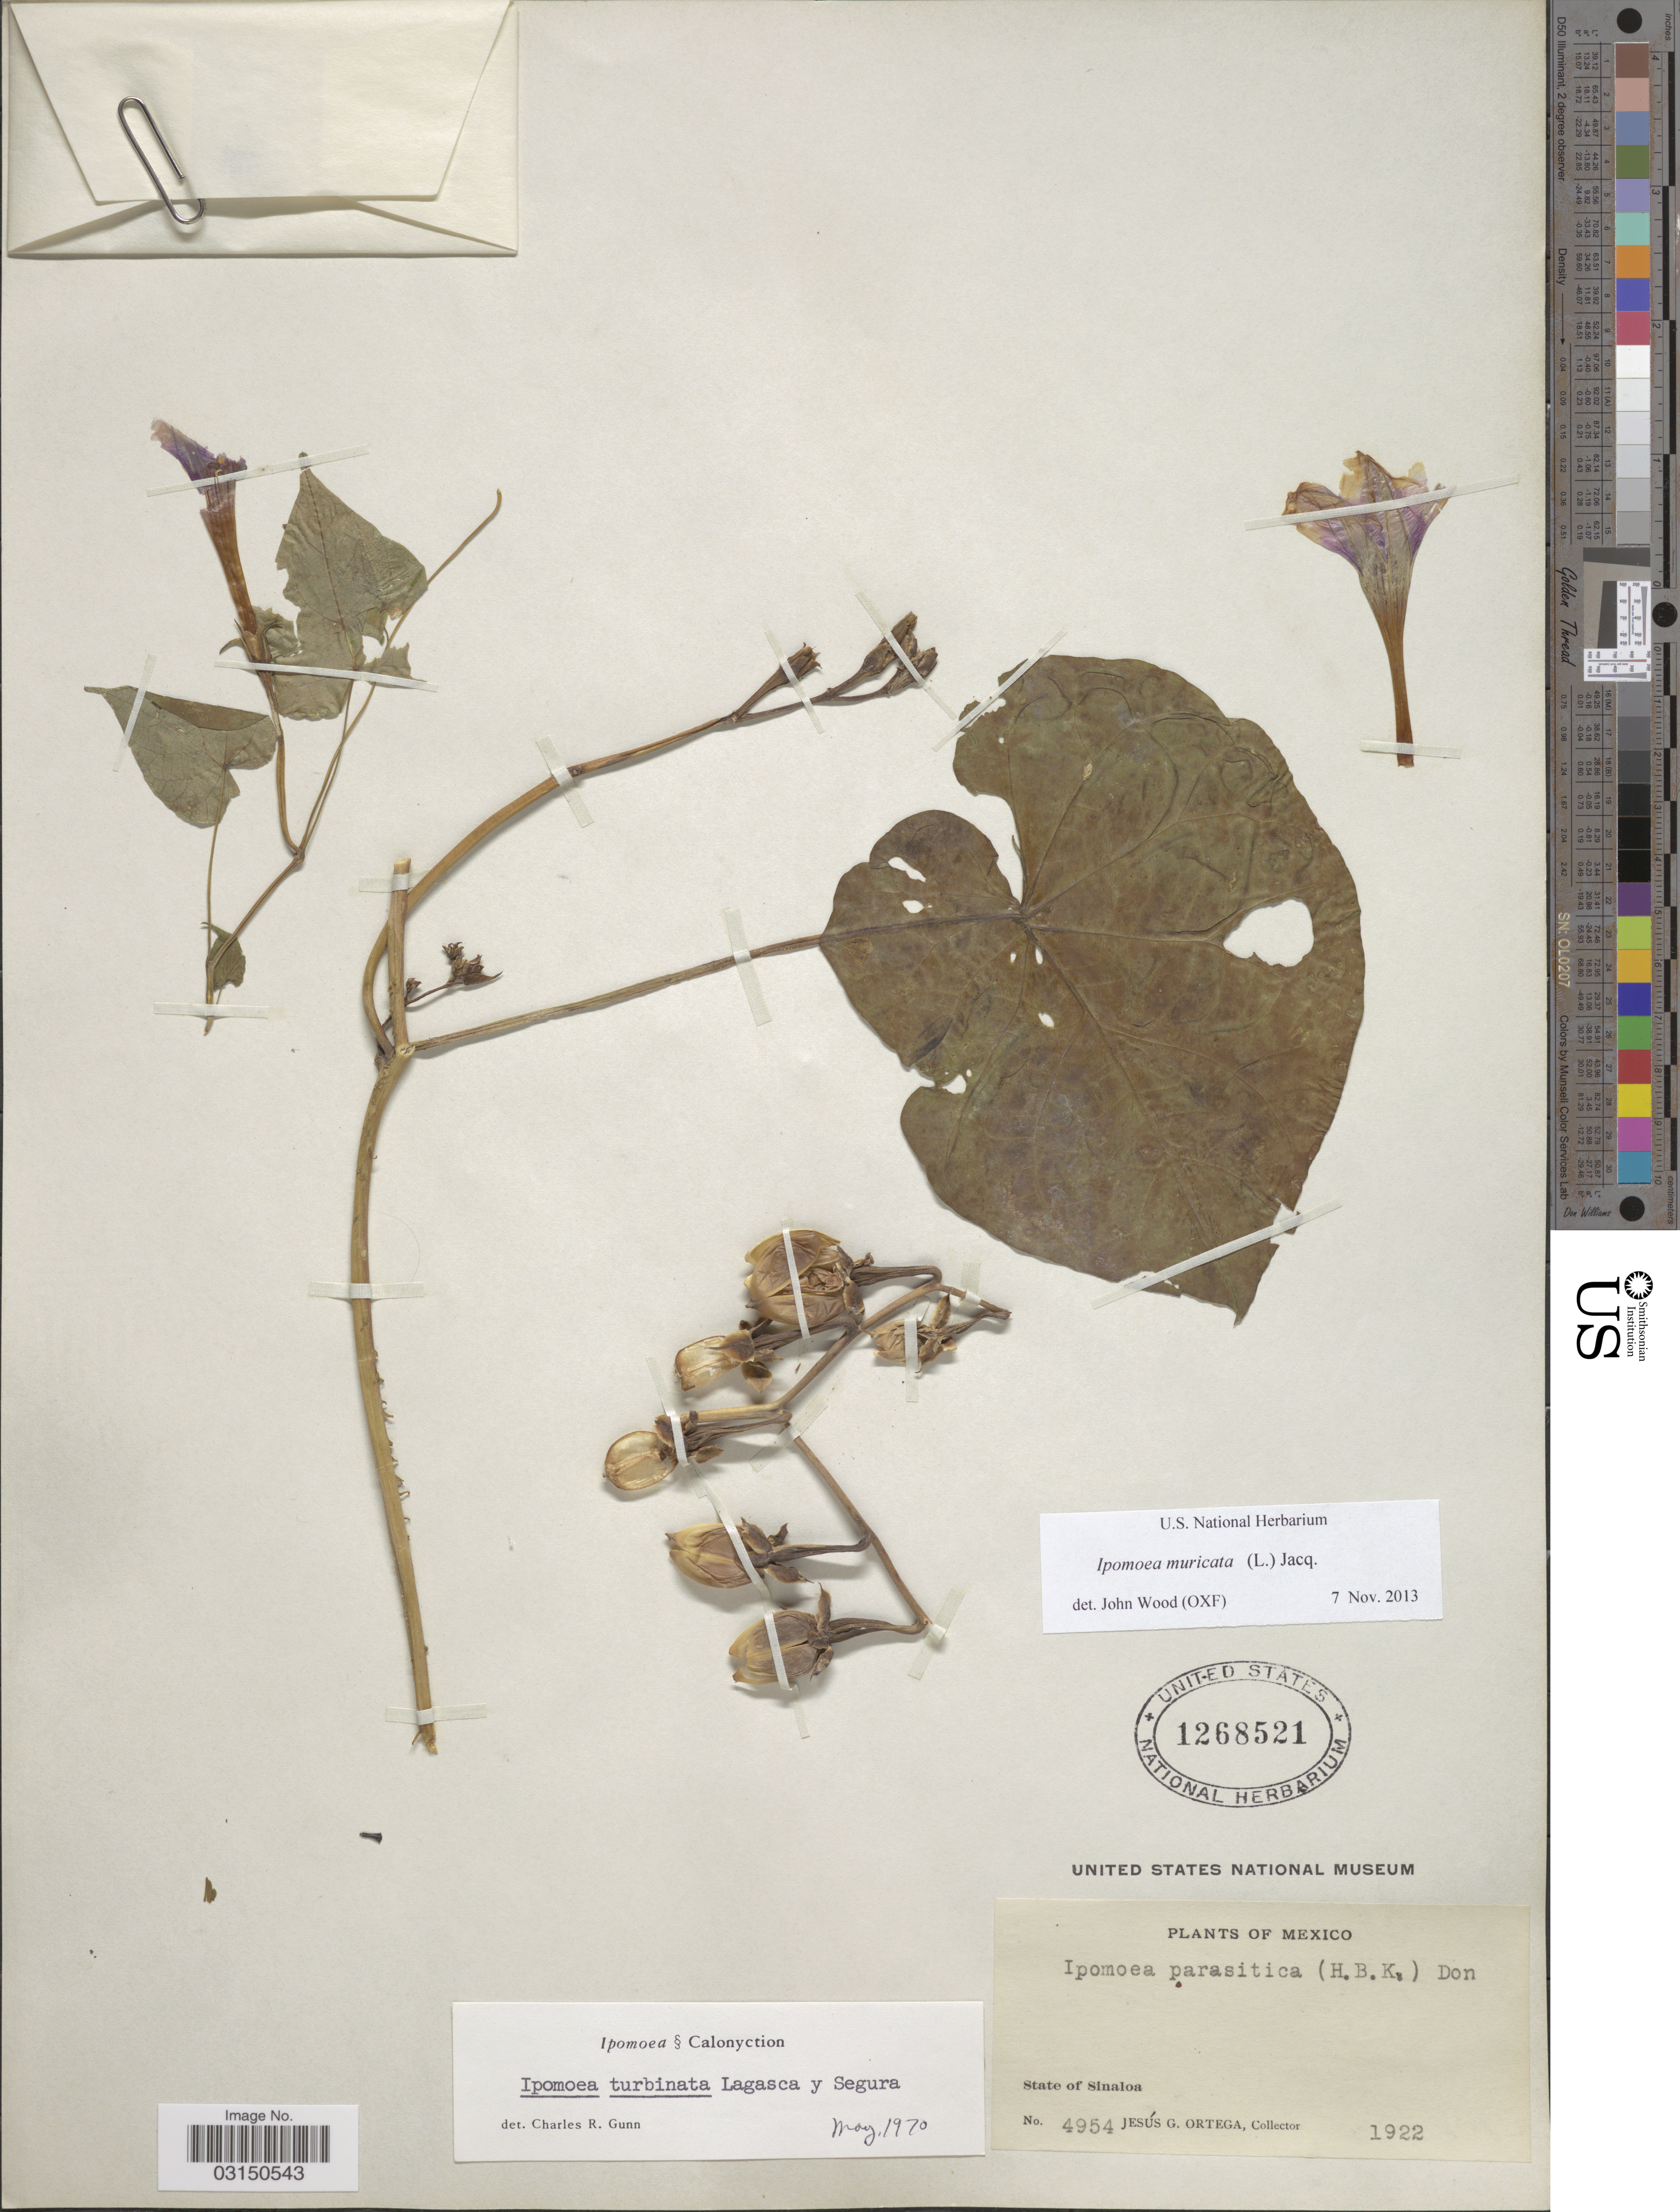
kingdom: Plantae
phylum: Tracheophyta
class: Magnoliopsida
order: Solanales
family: Convolvulaceae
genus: Ipomoea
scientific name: Ipomoea muricata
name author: (L.) Jacq.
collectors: J. Ortega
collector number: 4954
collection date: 1922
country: Mexico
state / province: Sinaloa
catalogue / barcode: US 1268521